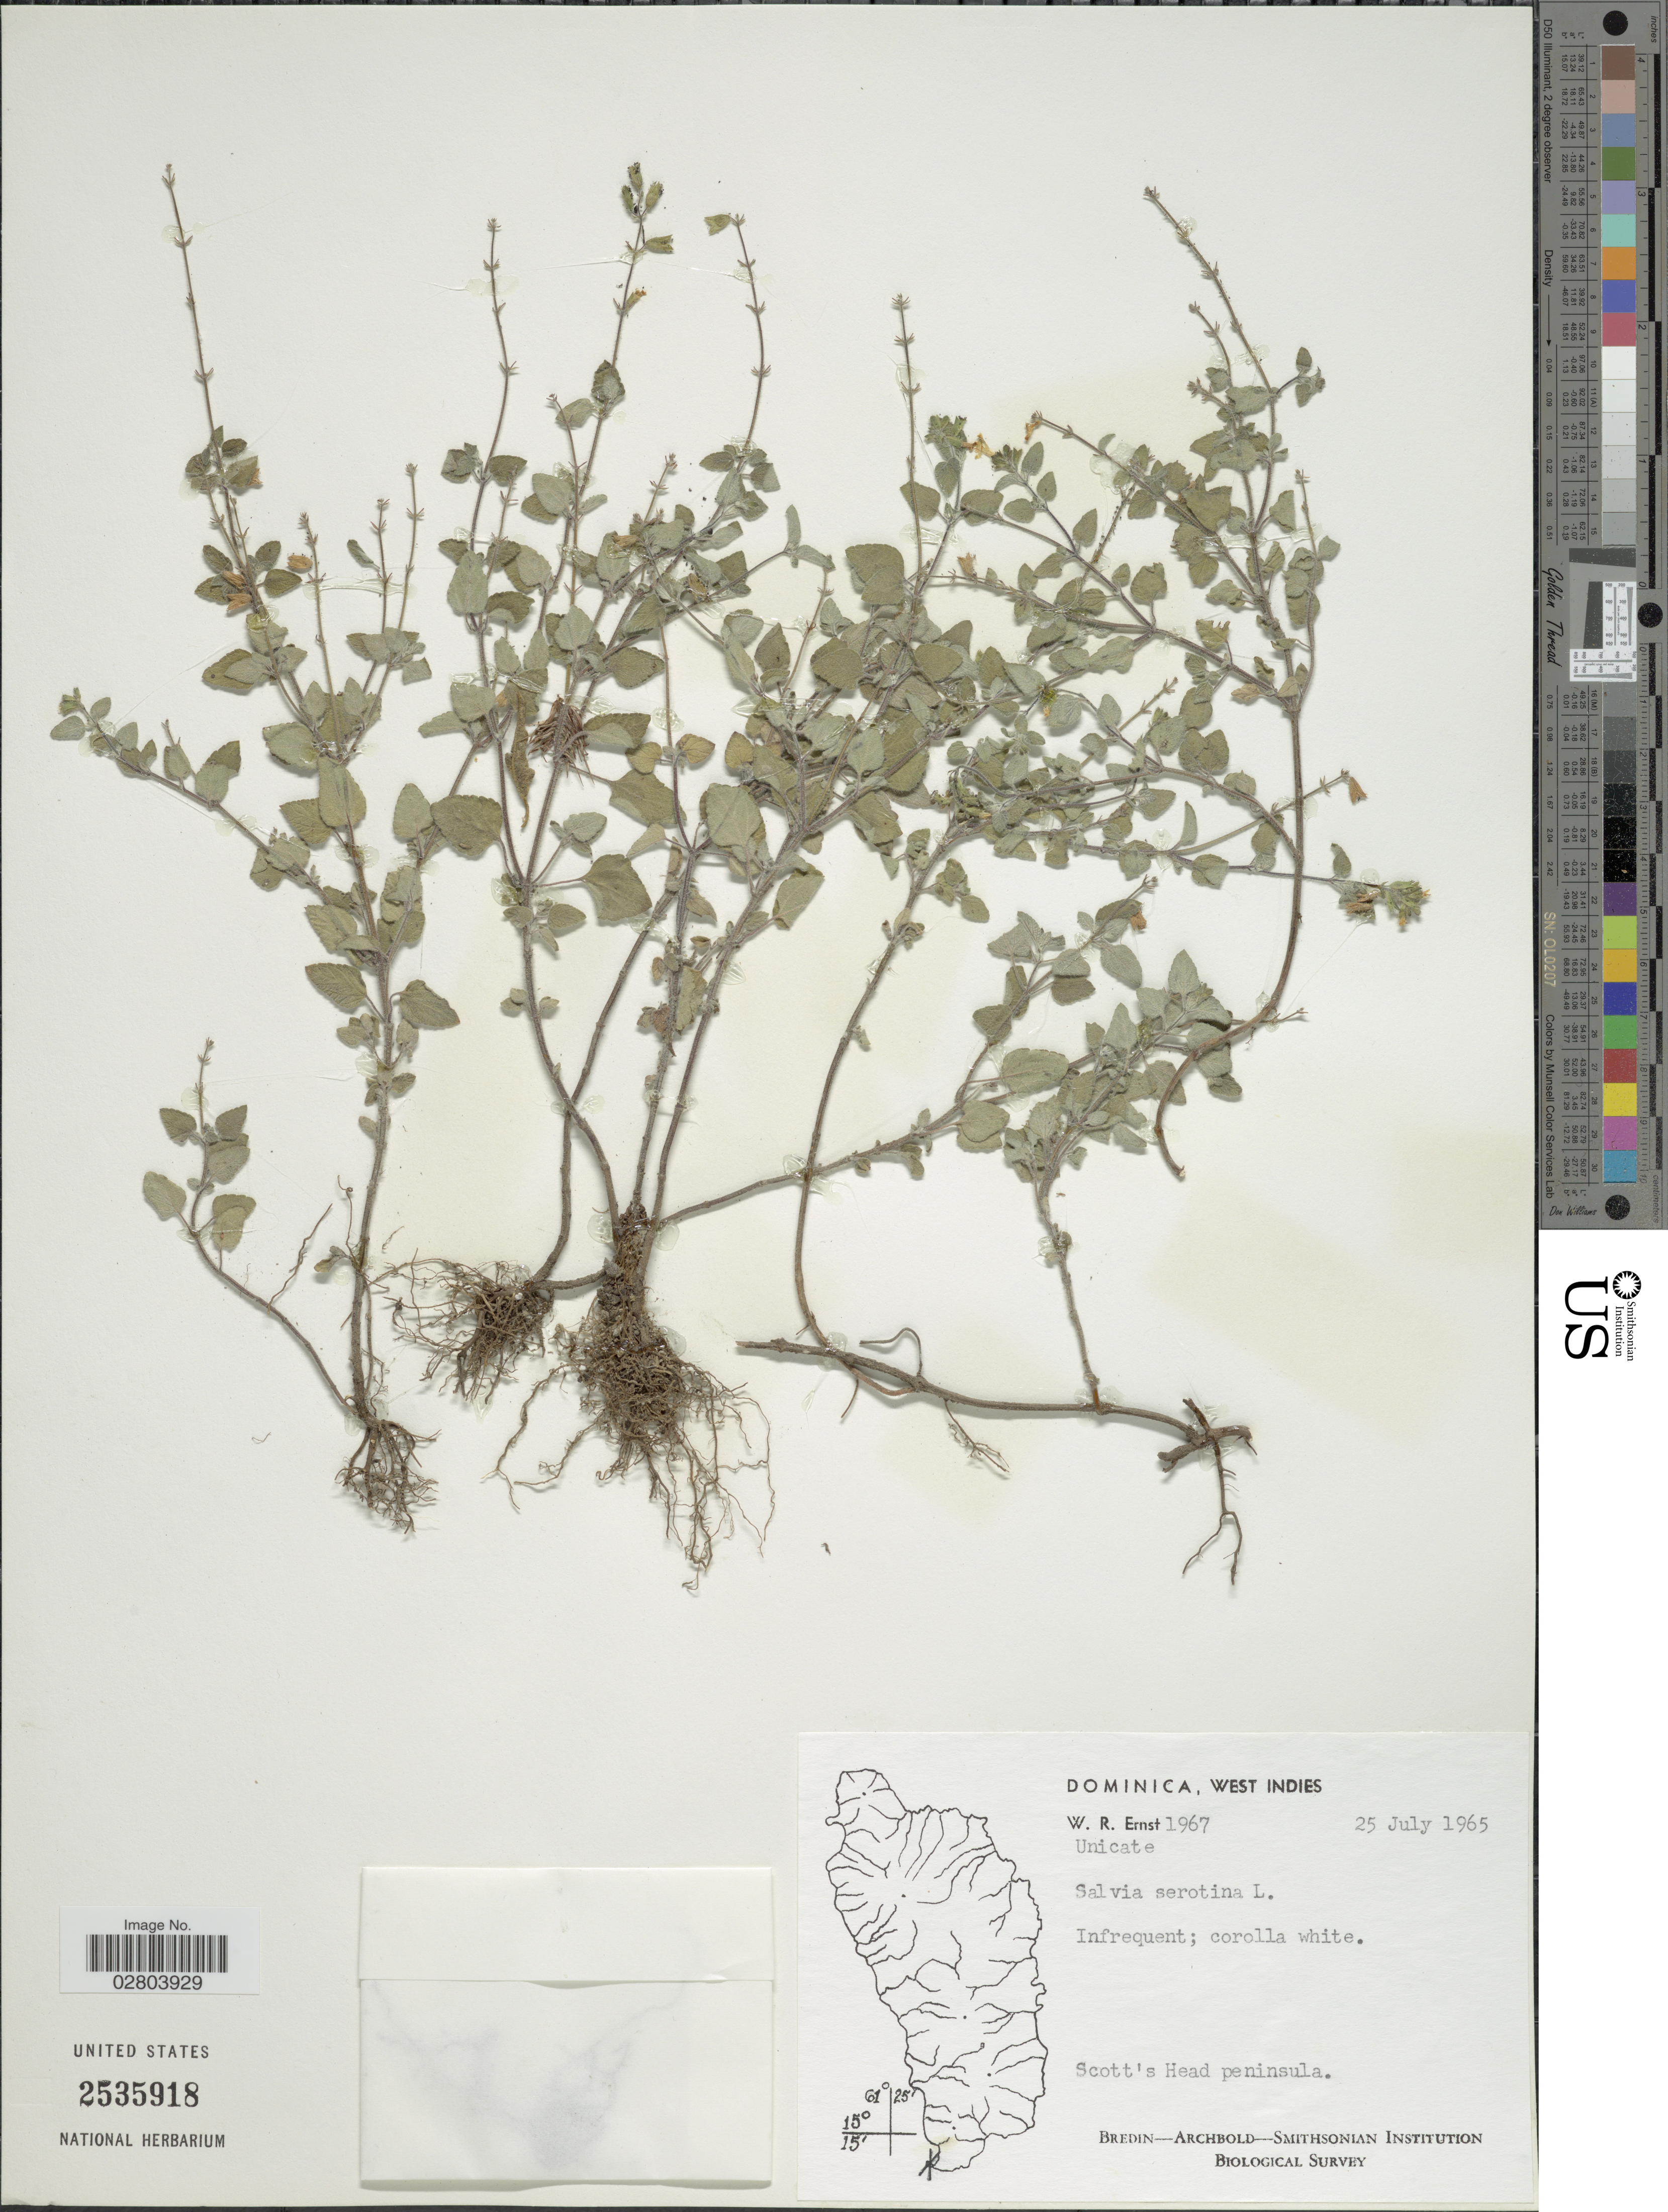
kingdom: Plantae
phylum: Tracheophyta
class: Magnoliopsida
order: Lamiales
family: Lamiaceae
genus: Salvia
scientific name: Salvia serotina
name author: L.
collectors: W. R. Ernst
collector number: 1967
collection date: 1965-07-25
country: Dominica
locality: West Indies. Scott's Head peninsula.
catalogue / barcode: US 2535918